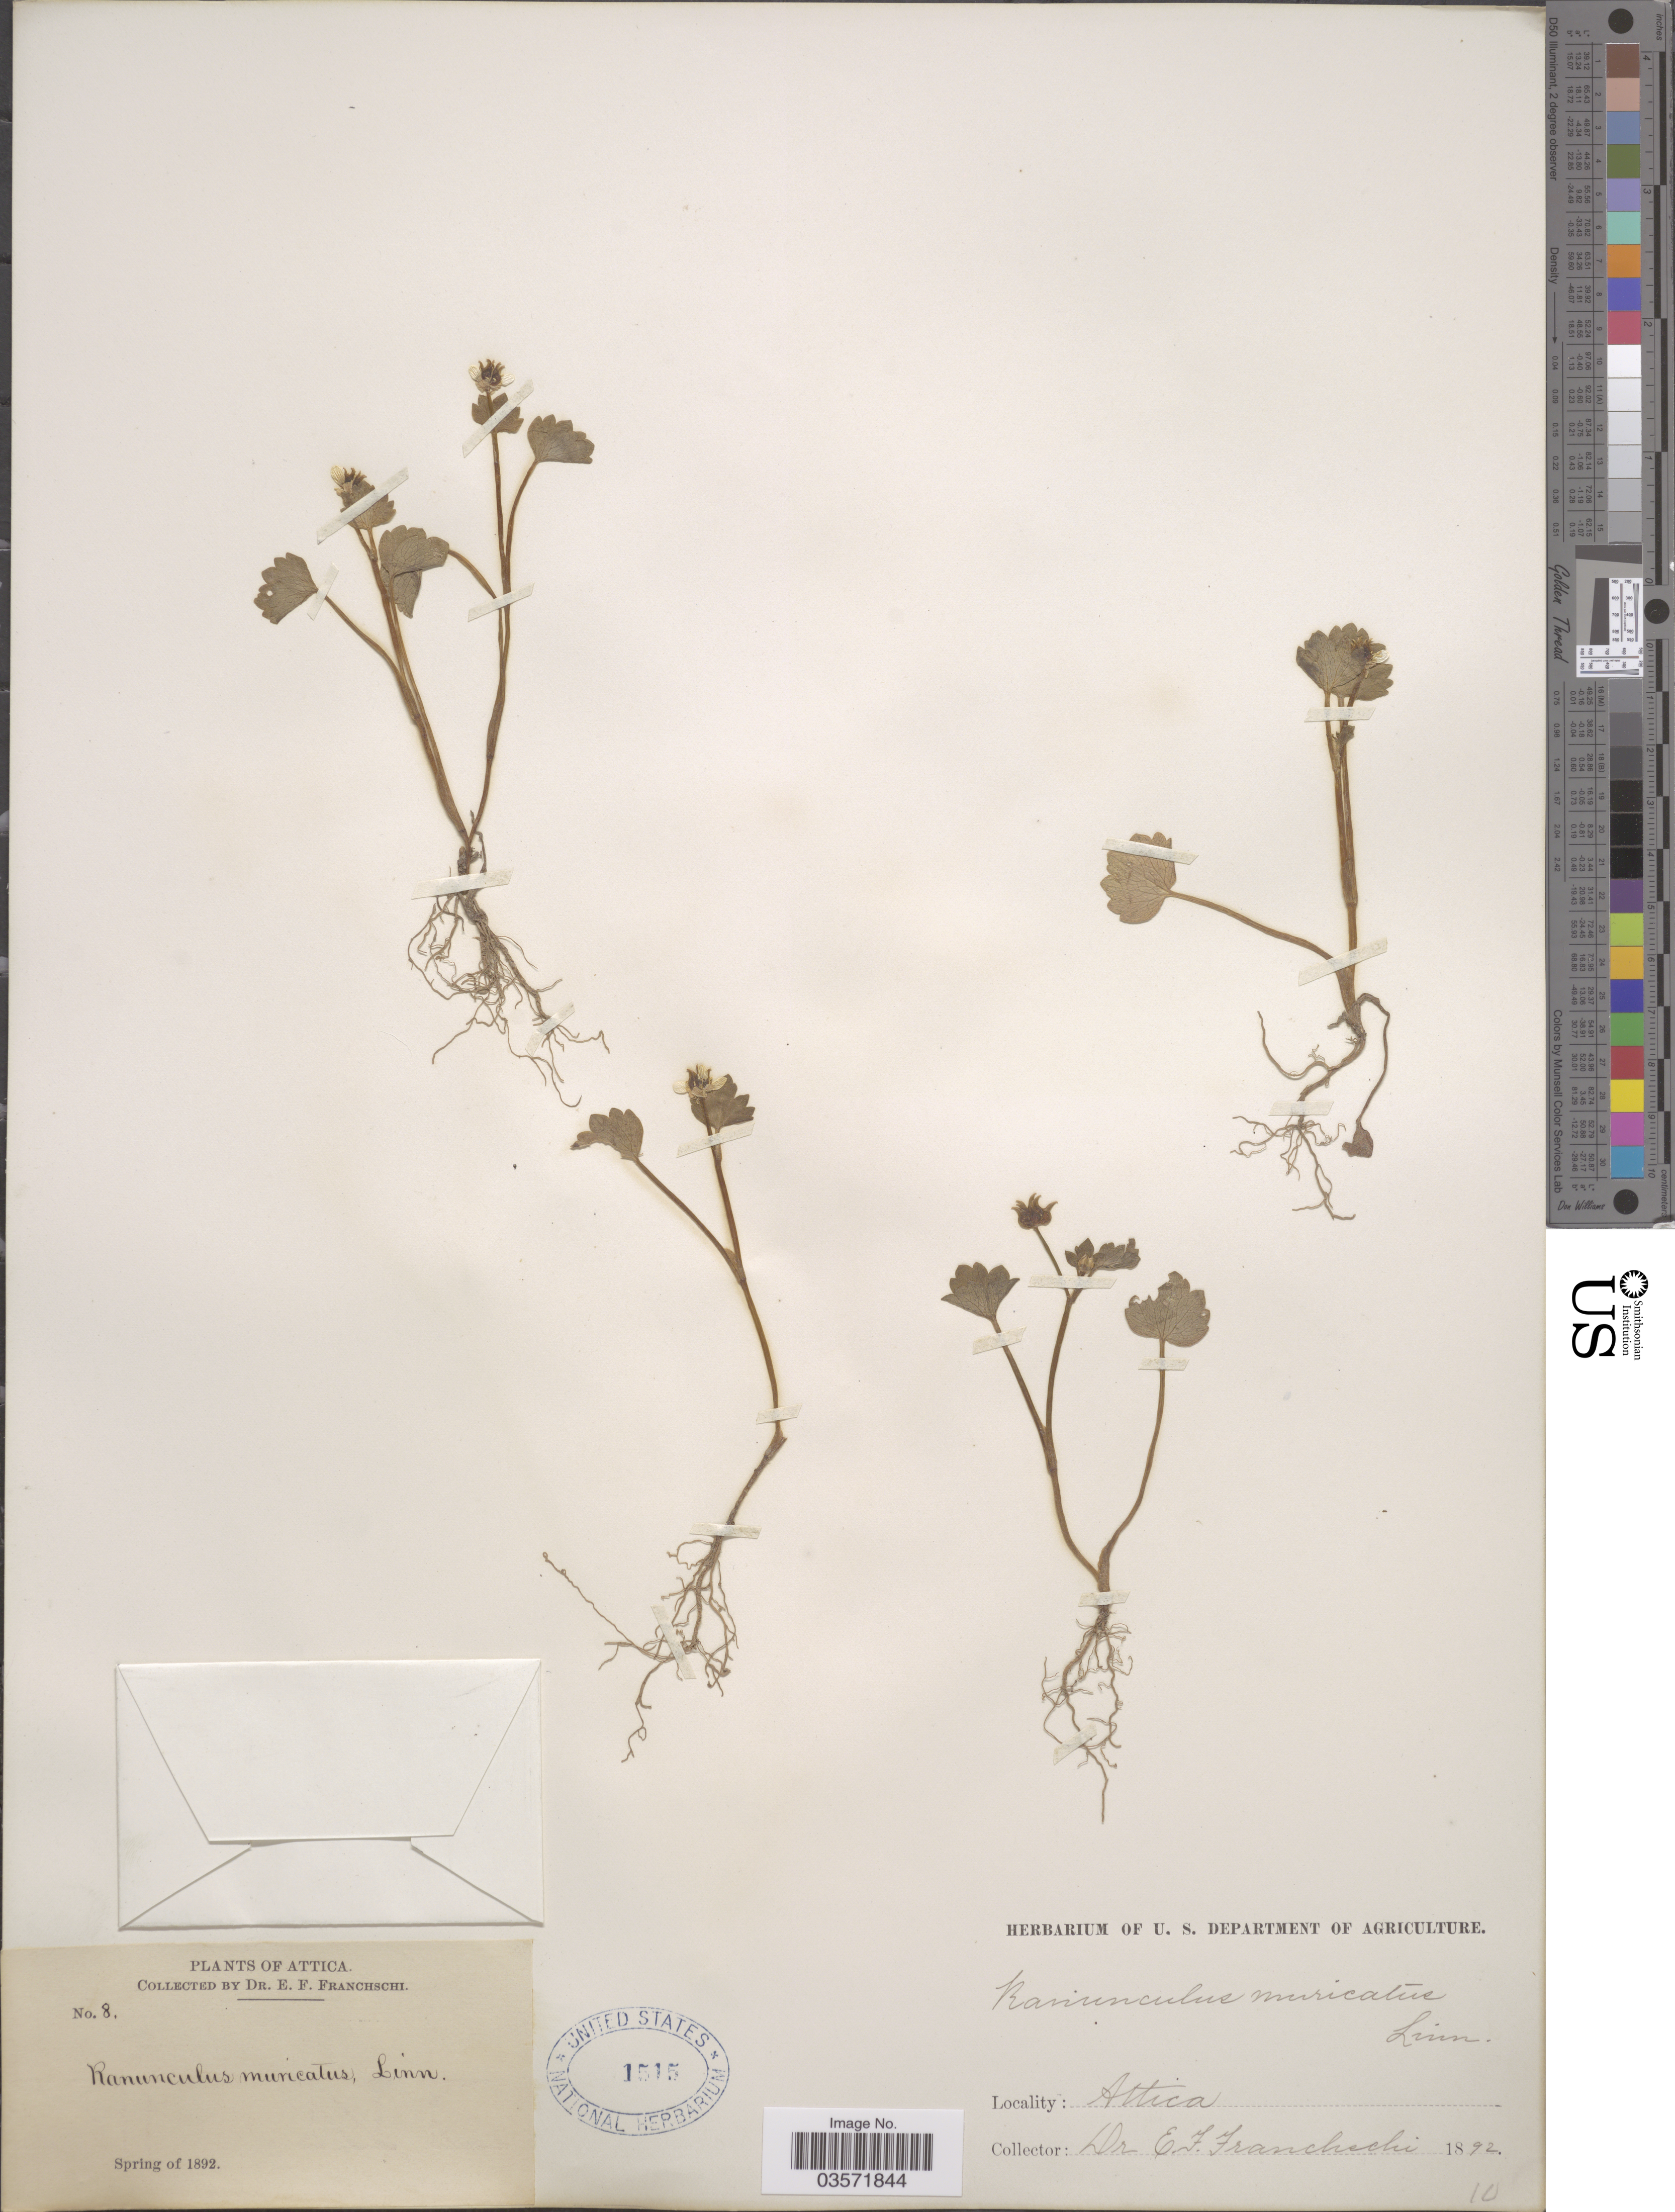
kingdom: Plantae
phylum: Tracheophyta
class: Magnoliopsida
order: Ranunculales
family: Ranunculaceae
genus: Ranunculus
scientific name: Ranunculus muricatus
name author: L.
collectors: E. Franchschi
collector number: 8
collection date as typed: Spring of 1892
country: Greece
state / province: Attica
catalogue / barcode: US 1515